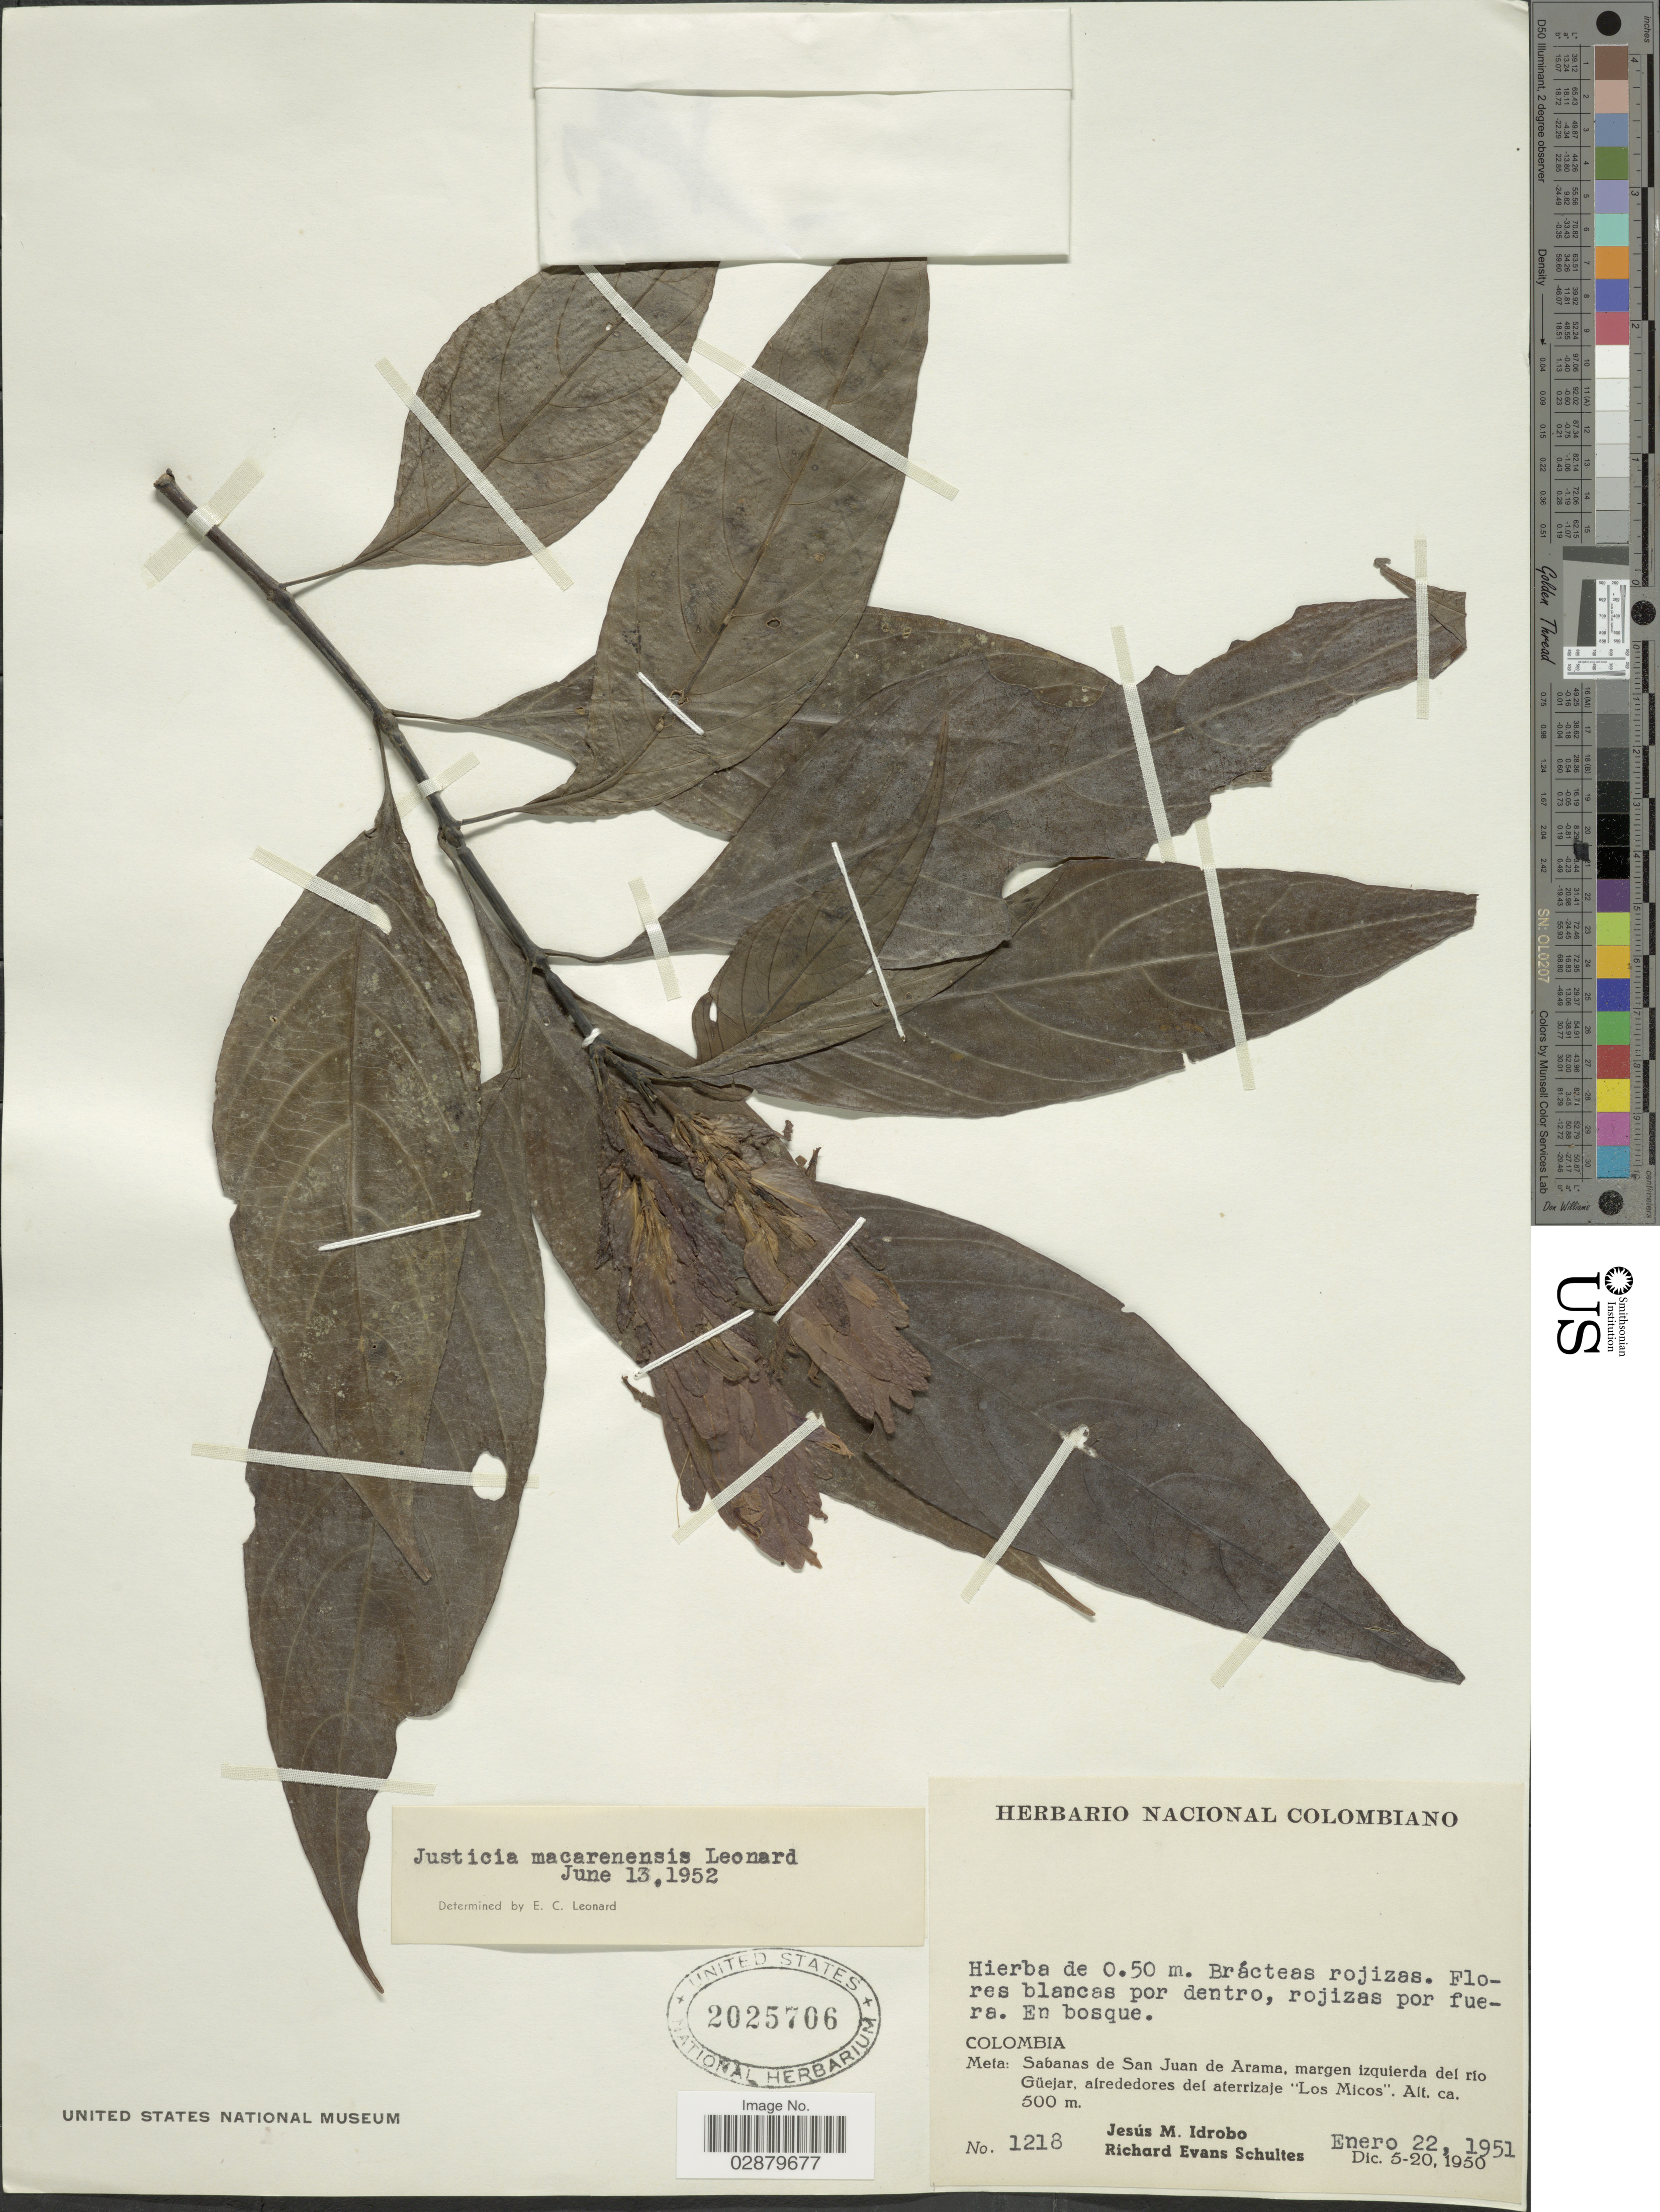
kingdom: Plantae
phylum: Tracheophyta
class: Magnoliopsida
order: Lamiales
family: Acanthaceae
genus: Justicia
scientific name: Justicia macarenensis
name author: Leonard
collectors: J. M. Idrobo & R. E. Schultes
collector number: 1218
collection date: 1951-01-22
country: Colombia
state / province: Meta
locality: Sabanas de San Juan de Arama, margen izquierda del río Güejar, alrededores del aterrizaje "Los Micos".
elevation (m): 500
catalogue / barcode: US 2025706